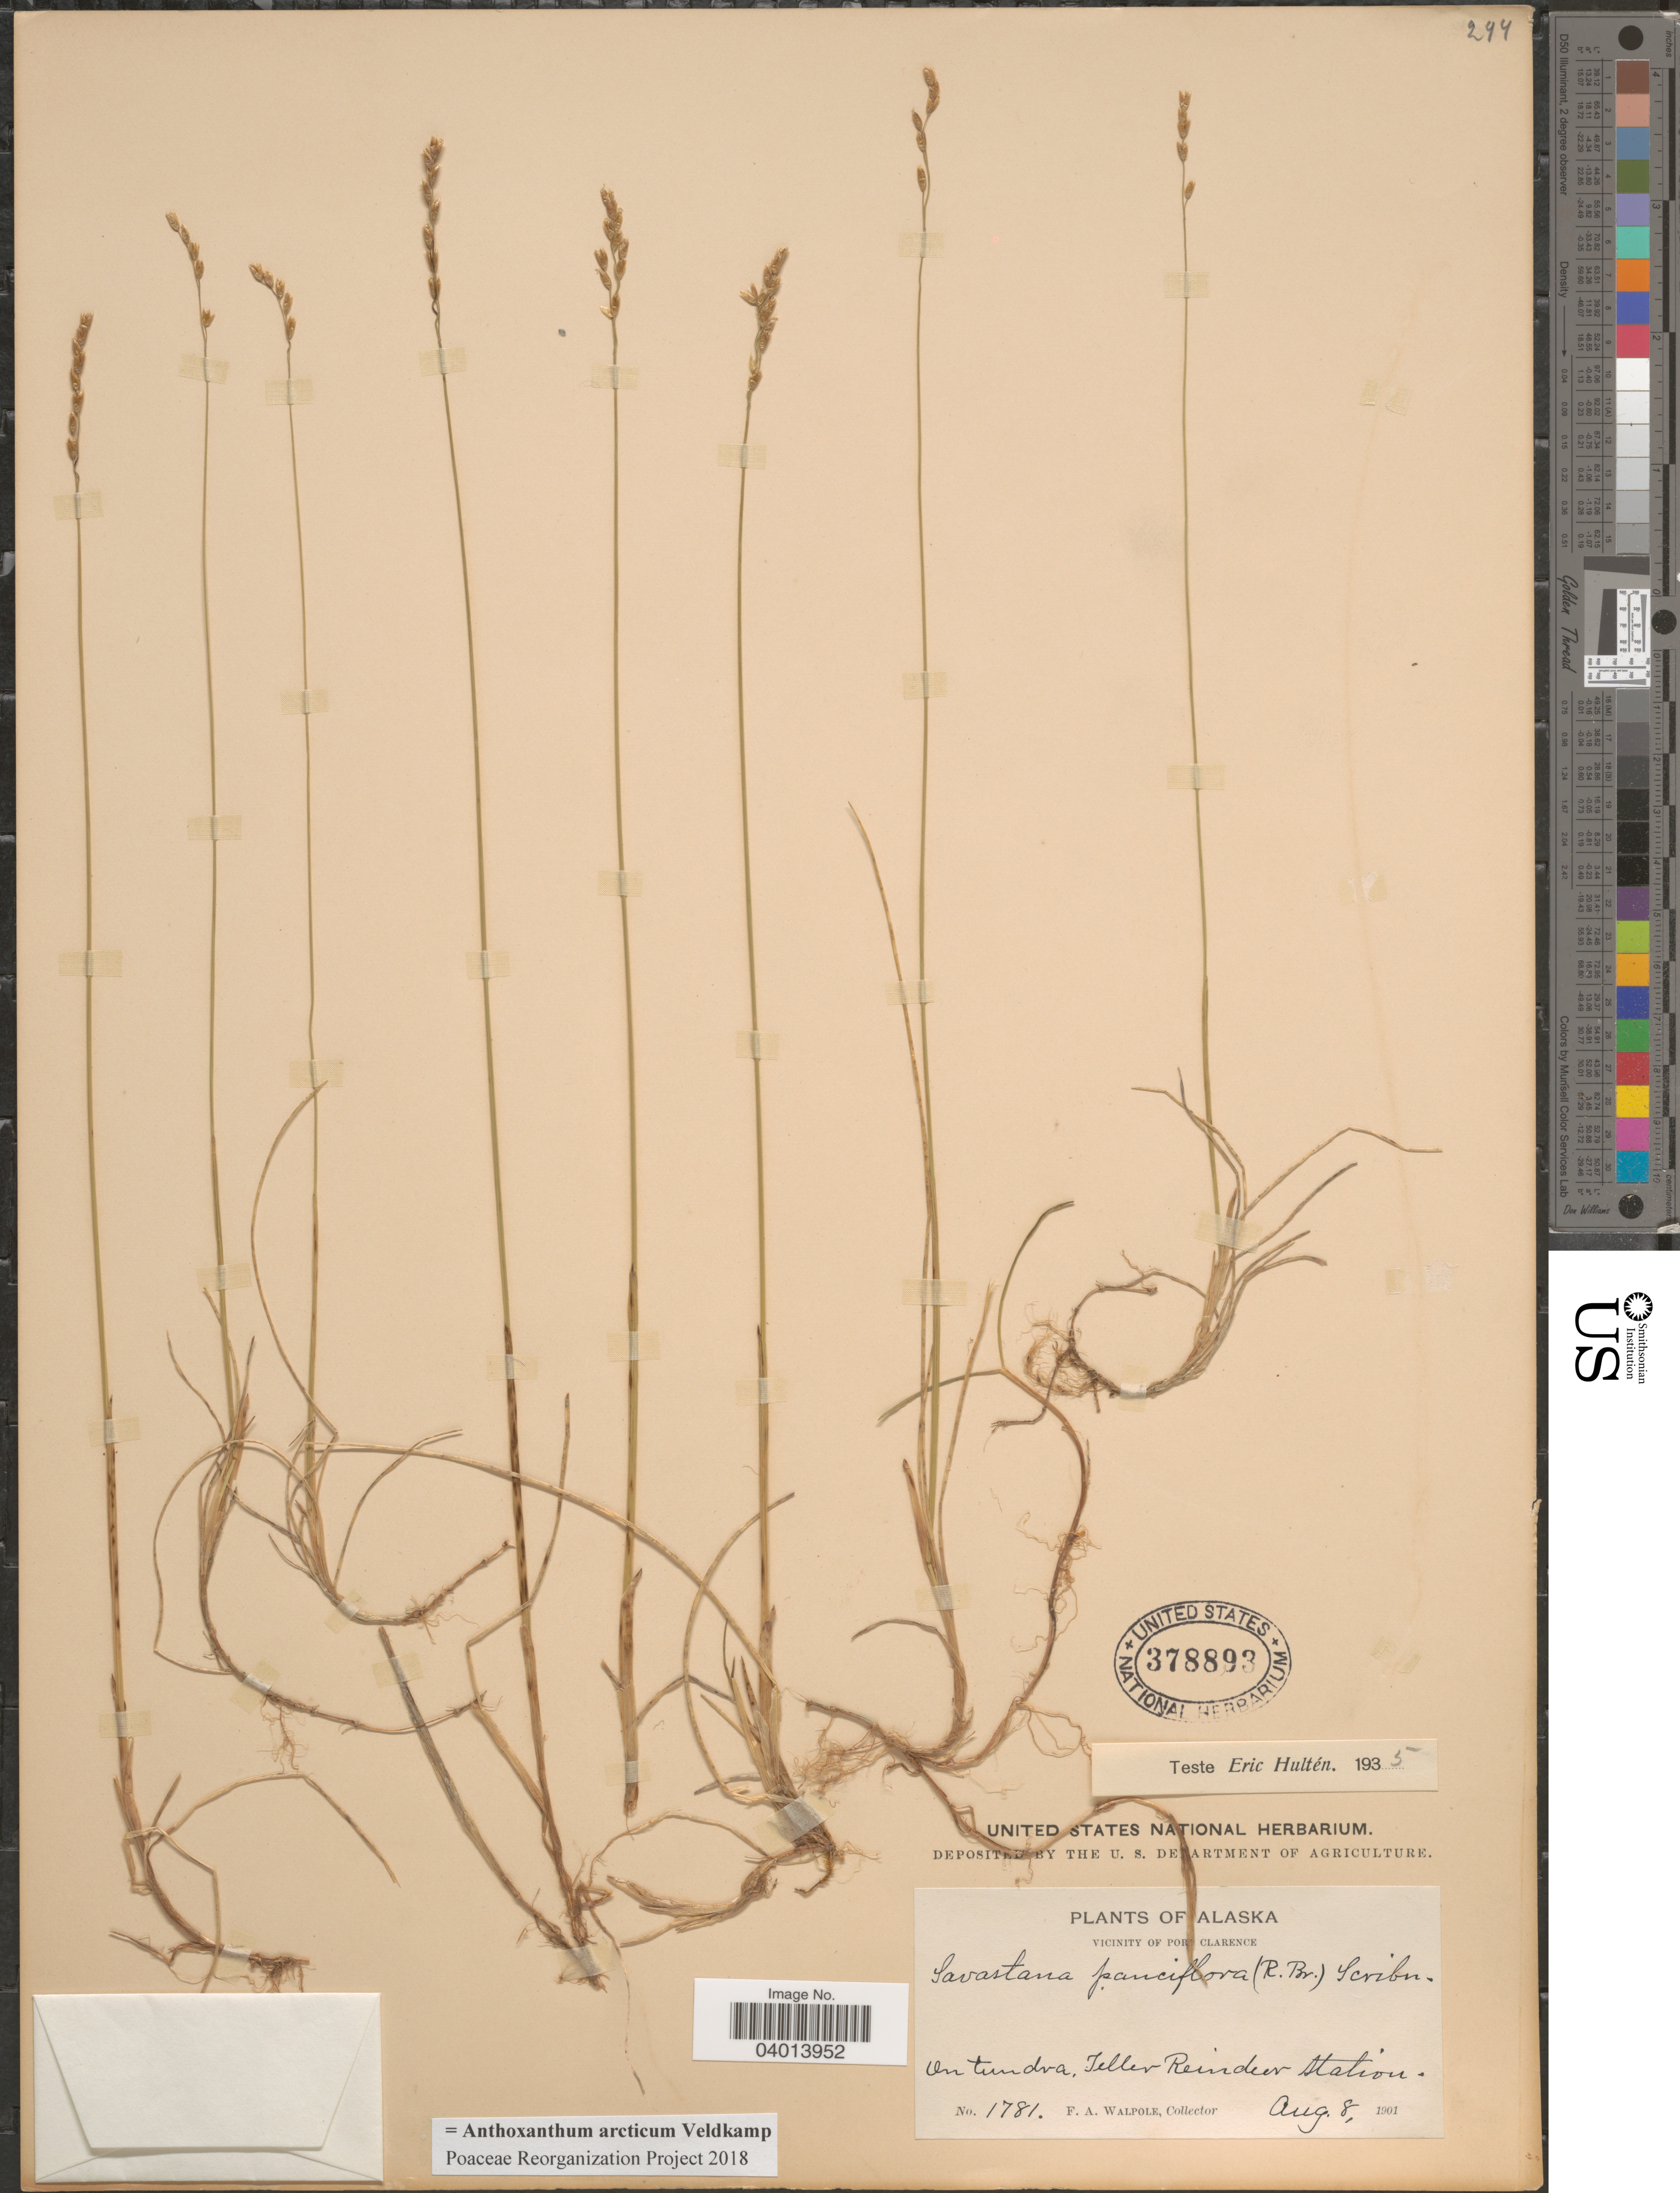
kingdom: Plantae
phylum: Tracheophyta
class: Liliopsida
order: Poales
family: Poaceae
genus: Anthoxanthum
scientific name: Anthoxanthum arcticum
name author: Veldkamp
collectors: F. Walpole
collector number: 1781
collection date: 1901-08-08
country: United States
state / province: Alaska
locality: Vicinity of Port Clarence. On tundra, Teller Reindeer Station.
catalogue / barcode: US 378893